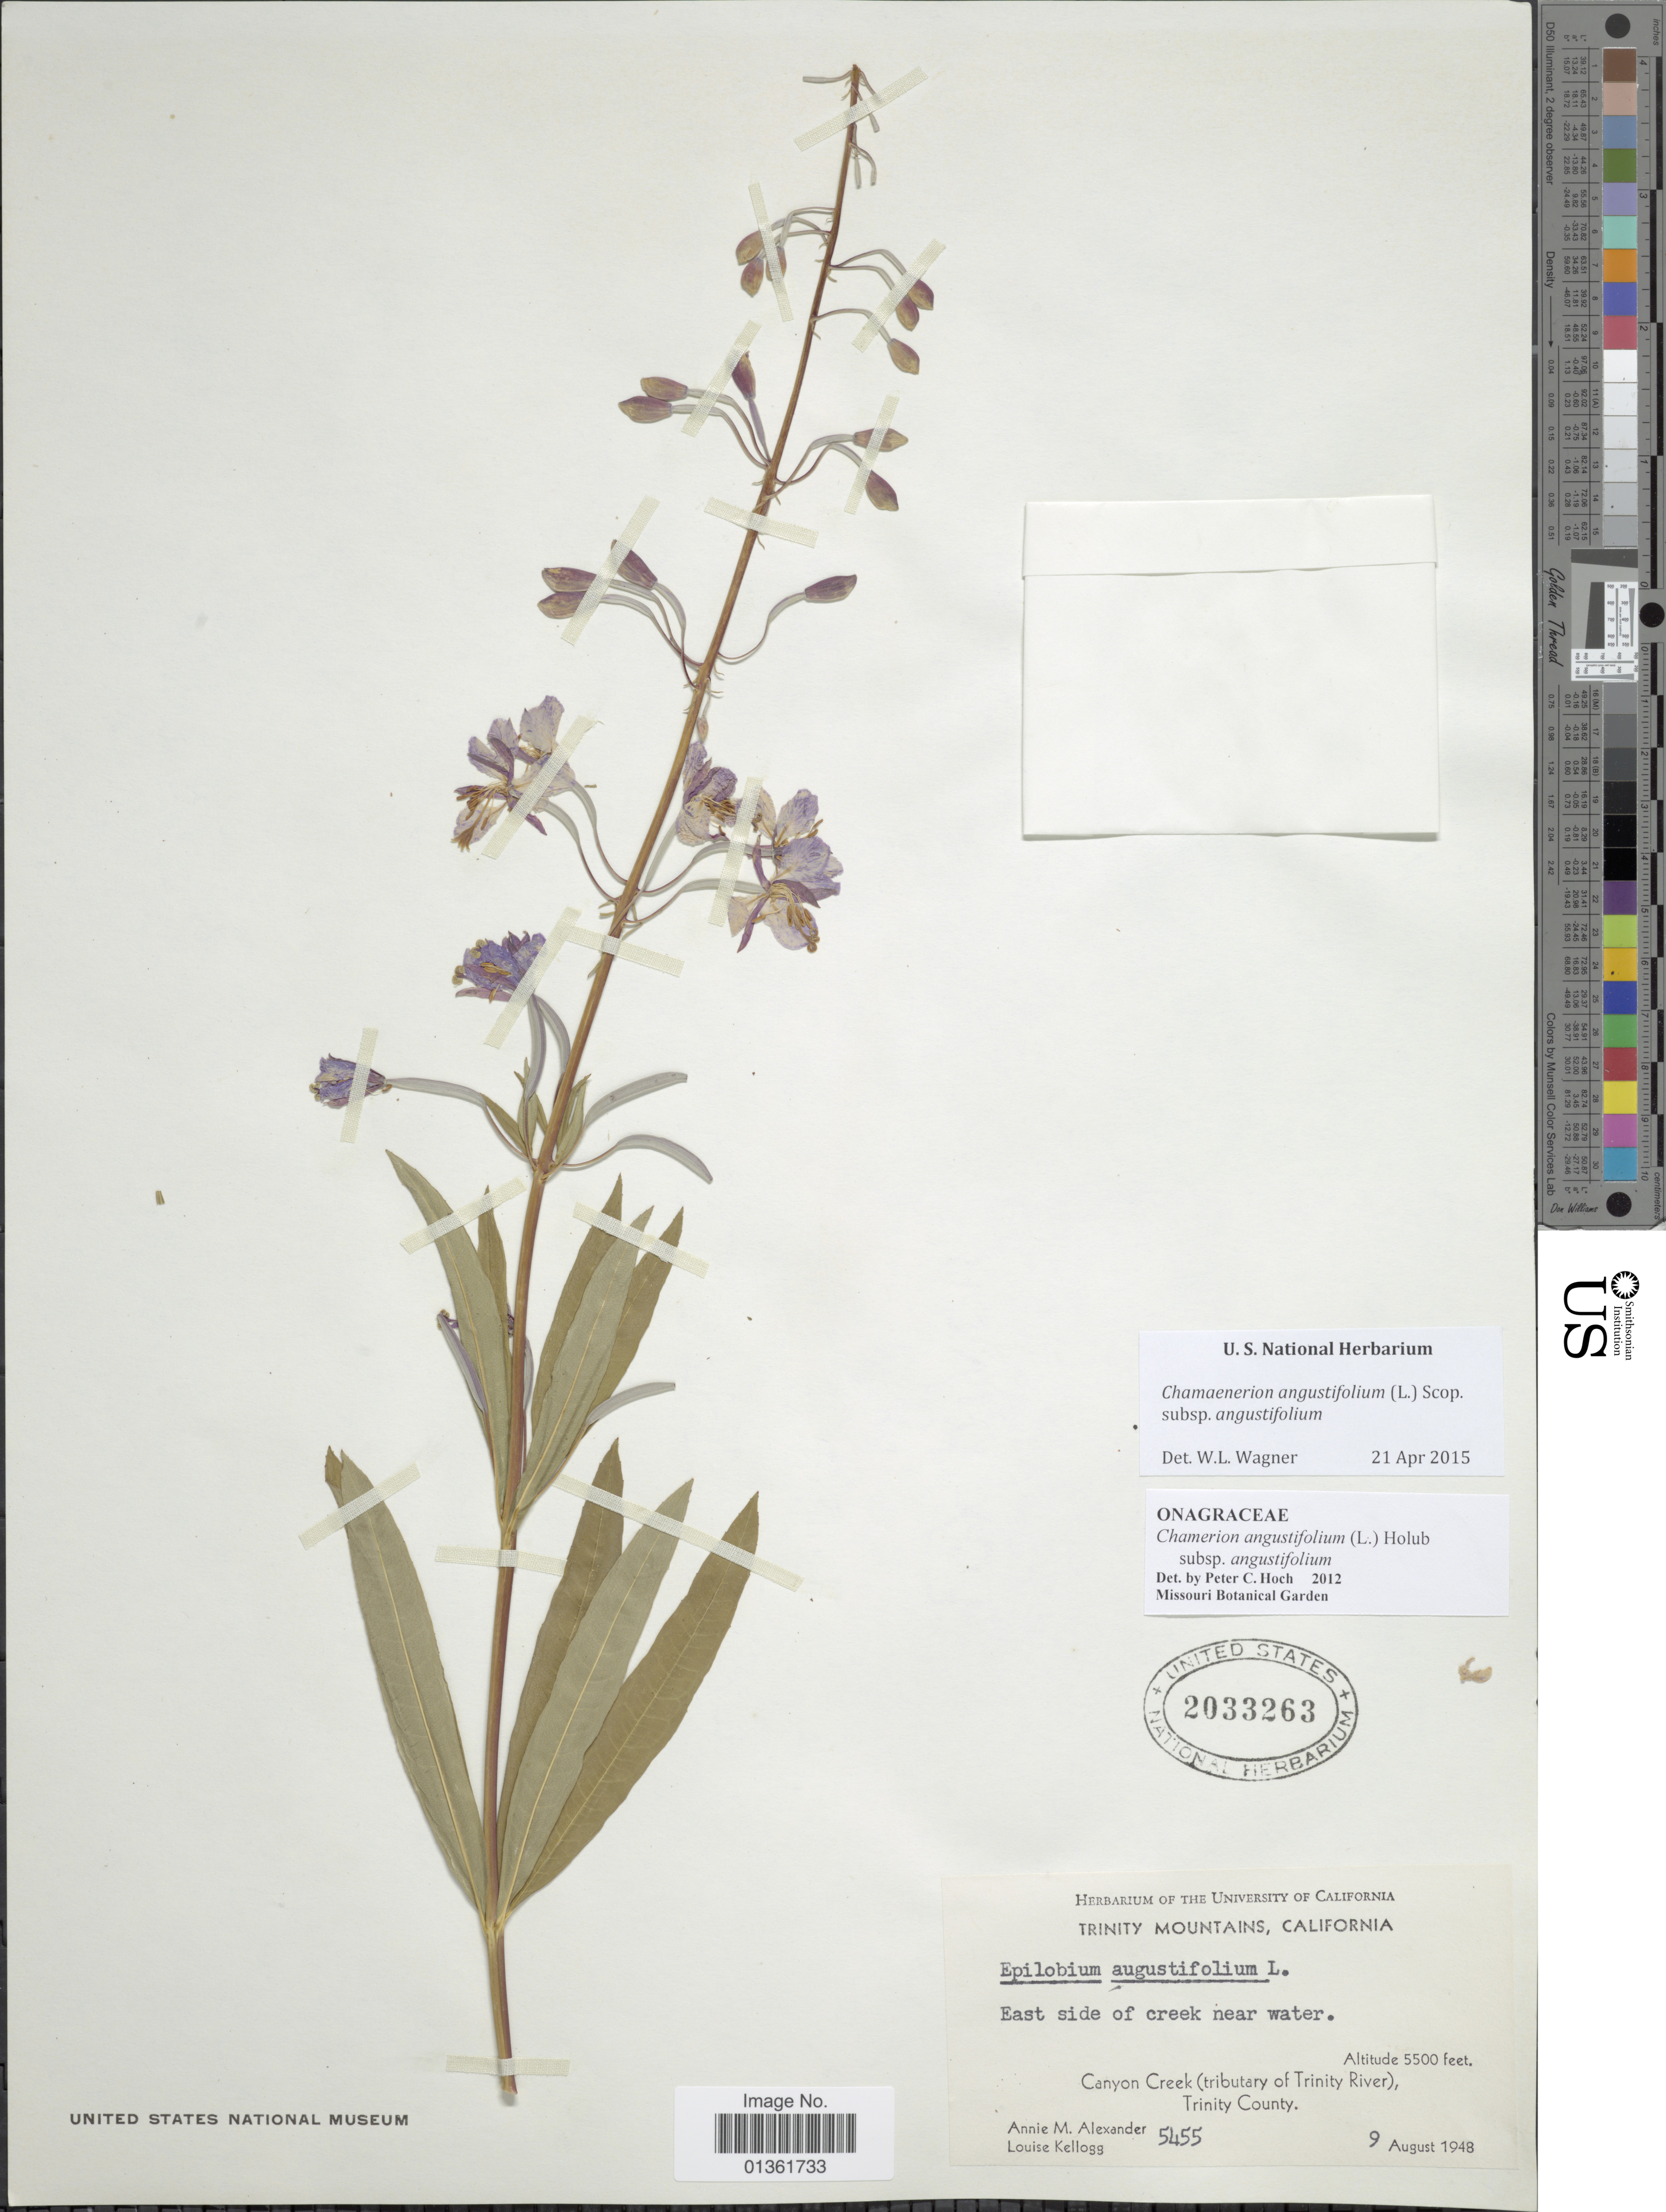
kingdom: Plantae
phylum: Tracheophyta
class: Magnoliopsida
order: Myrtales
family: Onagraceae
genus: Chamaenerion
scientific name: Chamaenerion angustifolium subsp. angustifolium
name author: (L.) Scop.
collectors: A. M. Alexander & L. Kellogg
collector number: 5455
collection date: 1948-08-09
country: United States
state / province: California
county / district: Trinity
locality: Trinity Mountains. Canyon Creek (tributary of Trinity River), Trinity County.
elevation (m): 1676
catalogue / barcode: US 2033263